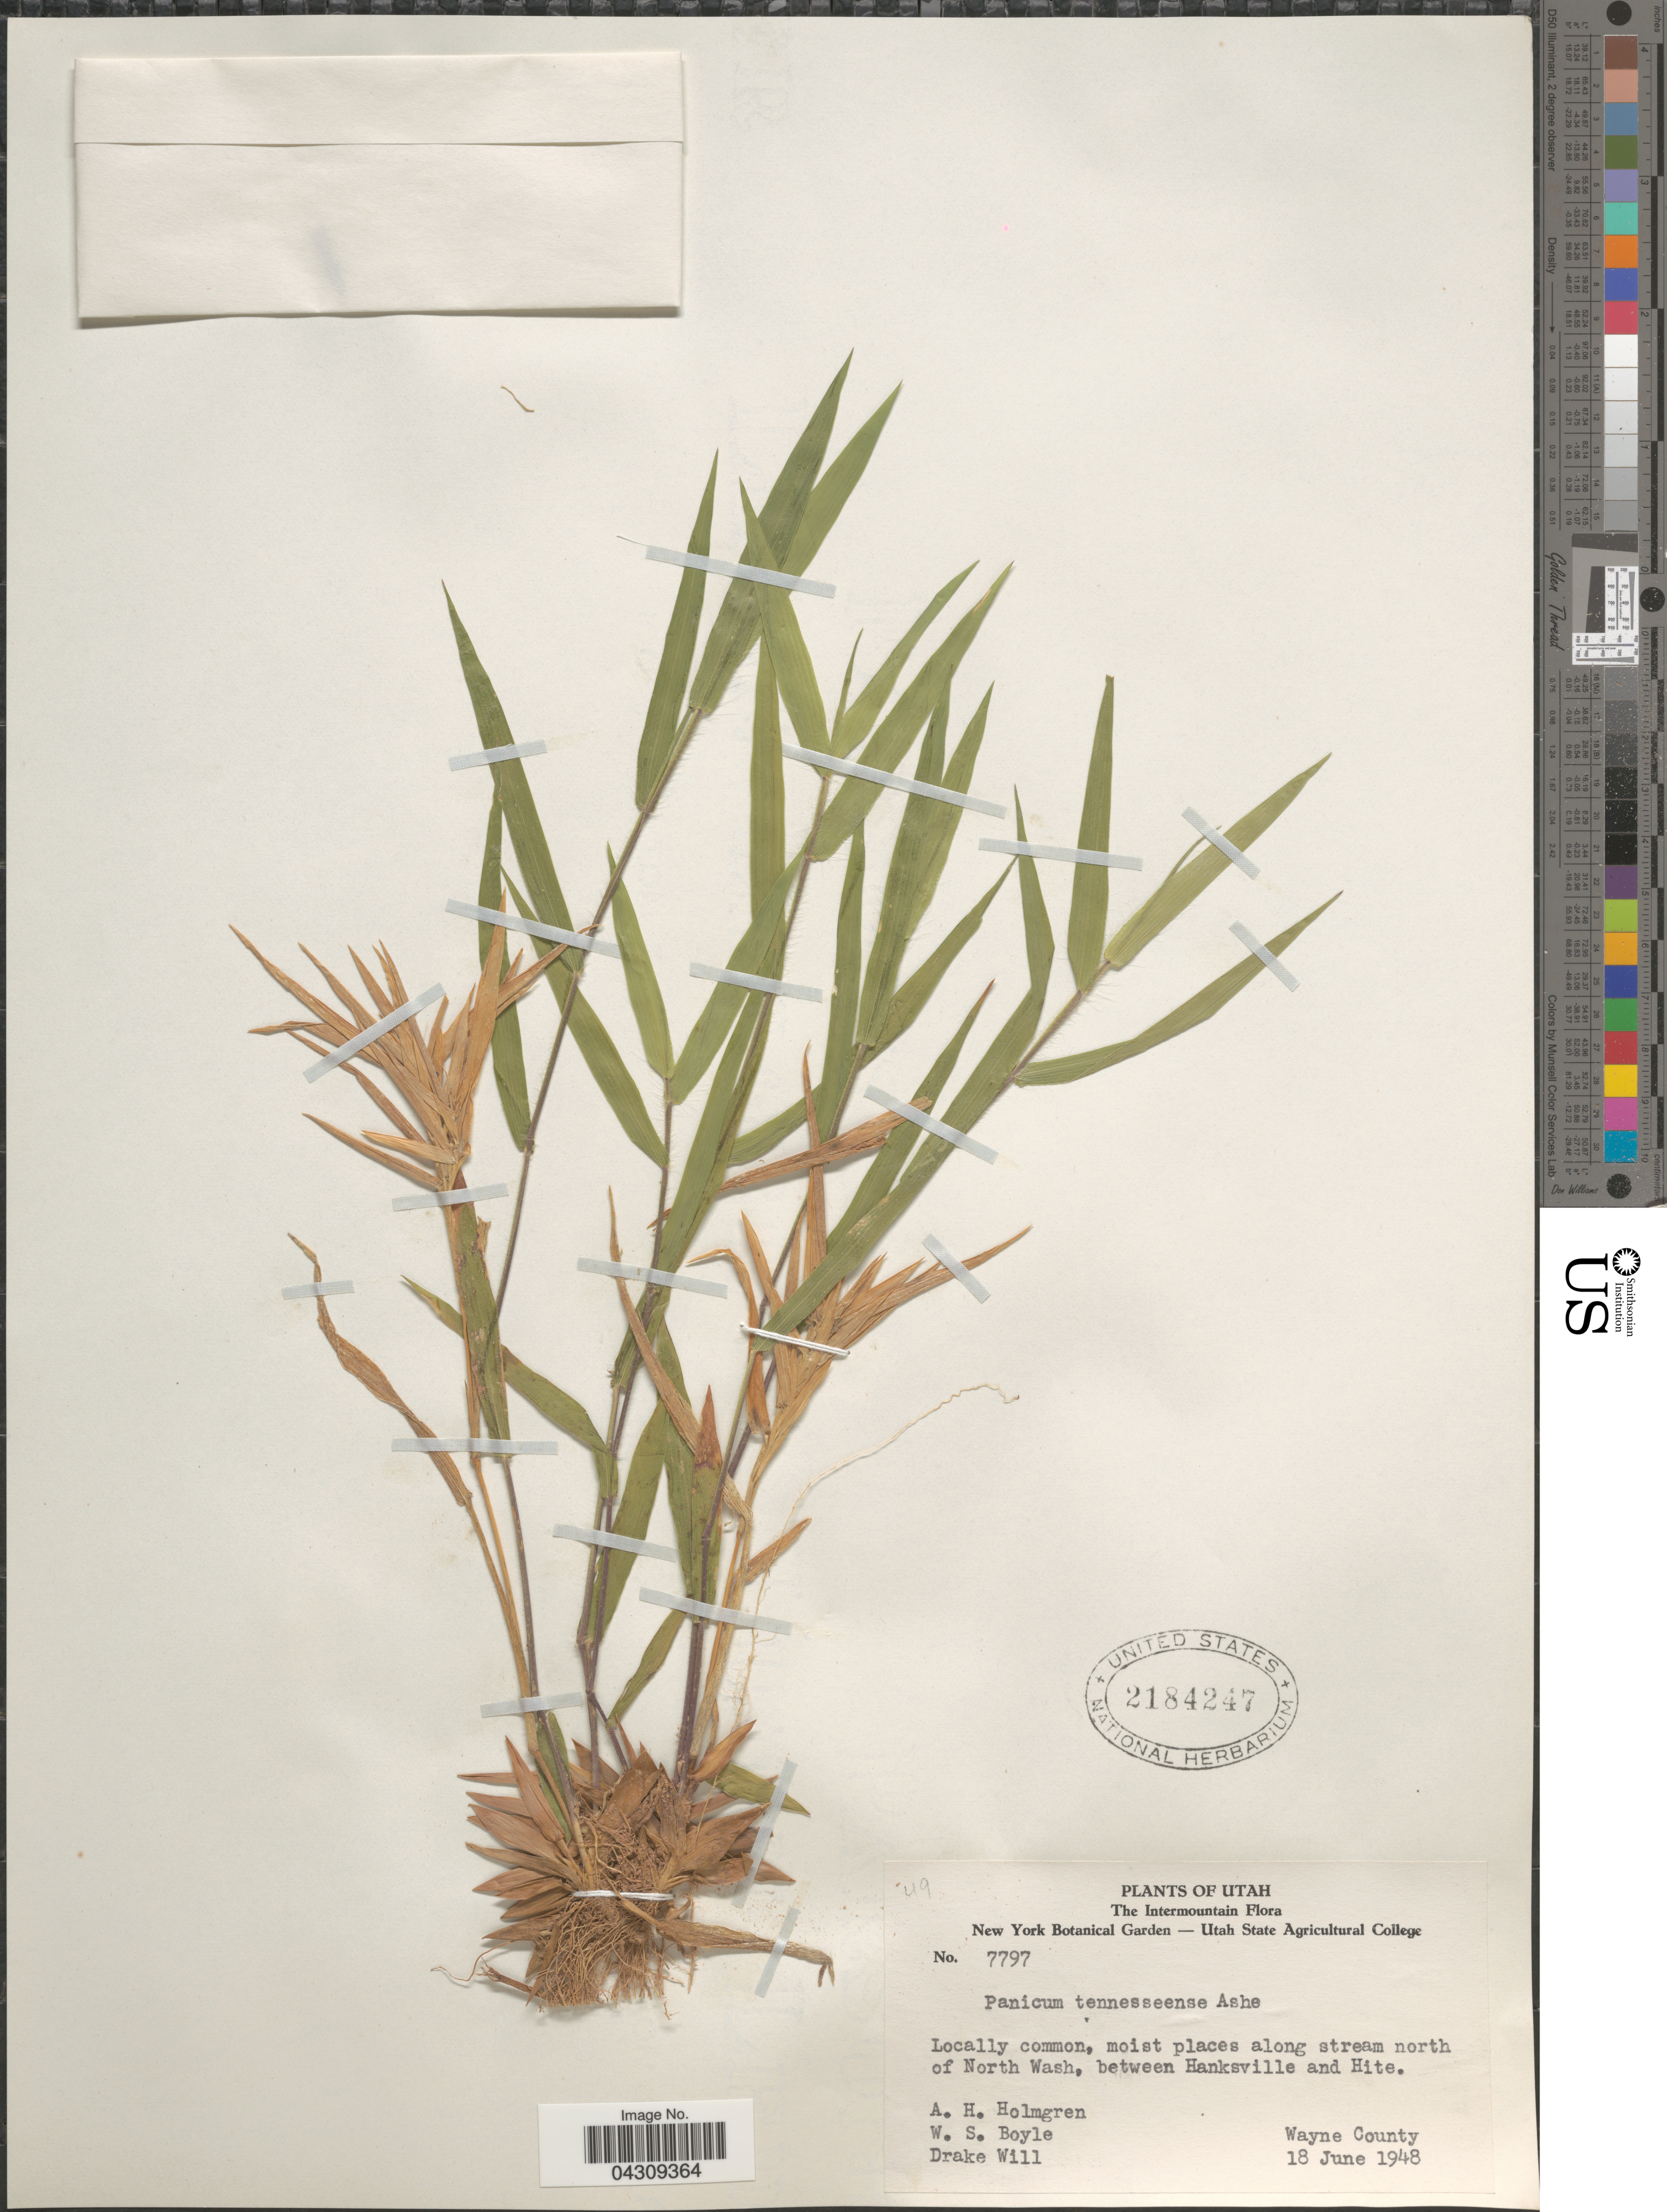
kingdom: Plantae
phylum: Tracheophyta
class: Liliopsida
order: Poales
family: Poaceae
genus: Dichanthelium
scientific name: Dichanthelium acuminatum var. acuminatum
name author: (Sw.) Gould & C.A. Clark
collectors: A. H. Holmgren, W. Boyle & D. Will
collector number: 7797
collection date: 1948-06-18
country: United States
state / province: Utah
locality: The Intermountain. Locally common, moist places along stream north of North Wash, between Hanksville and Hite. Wayne County.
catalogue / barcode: US 2184247